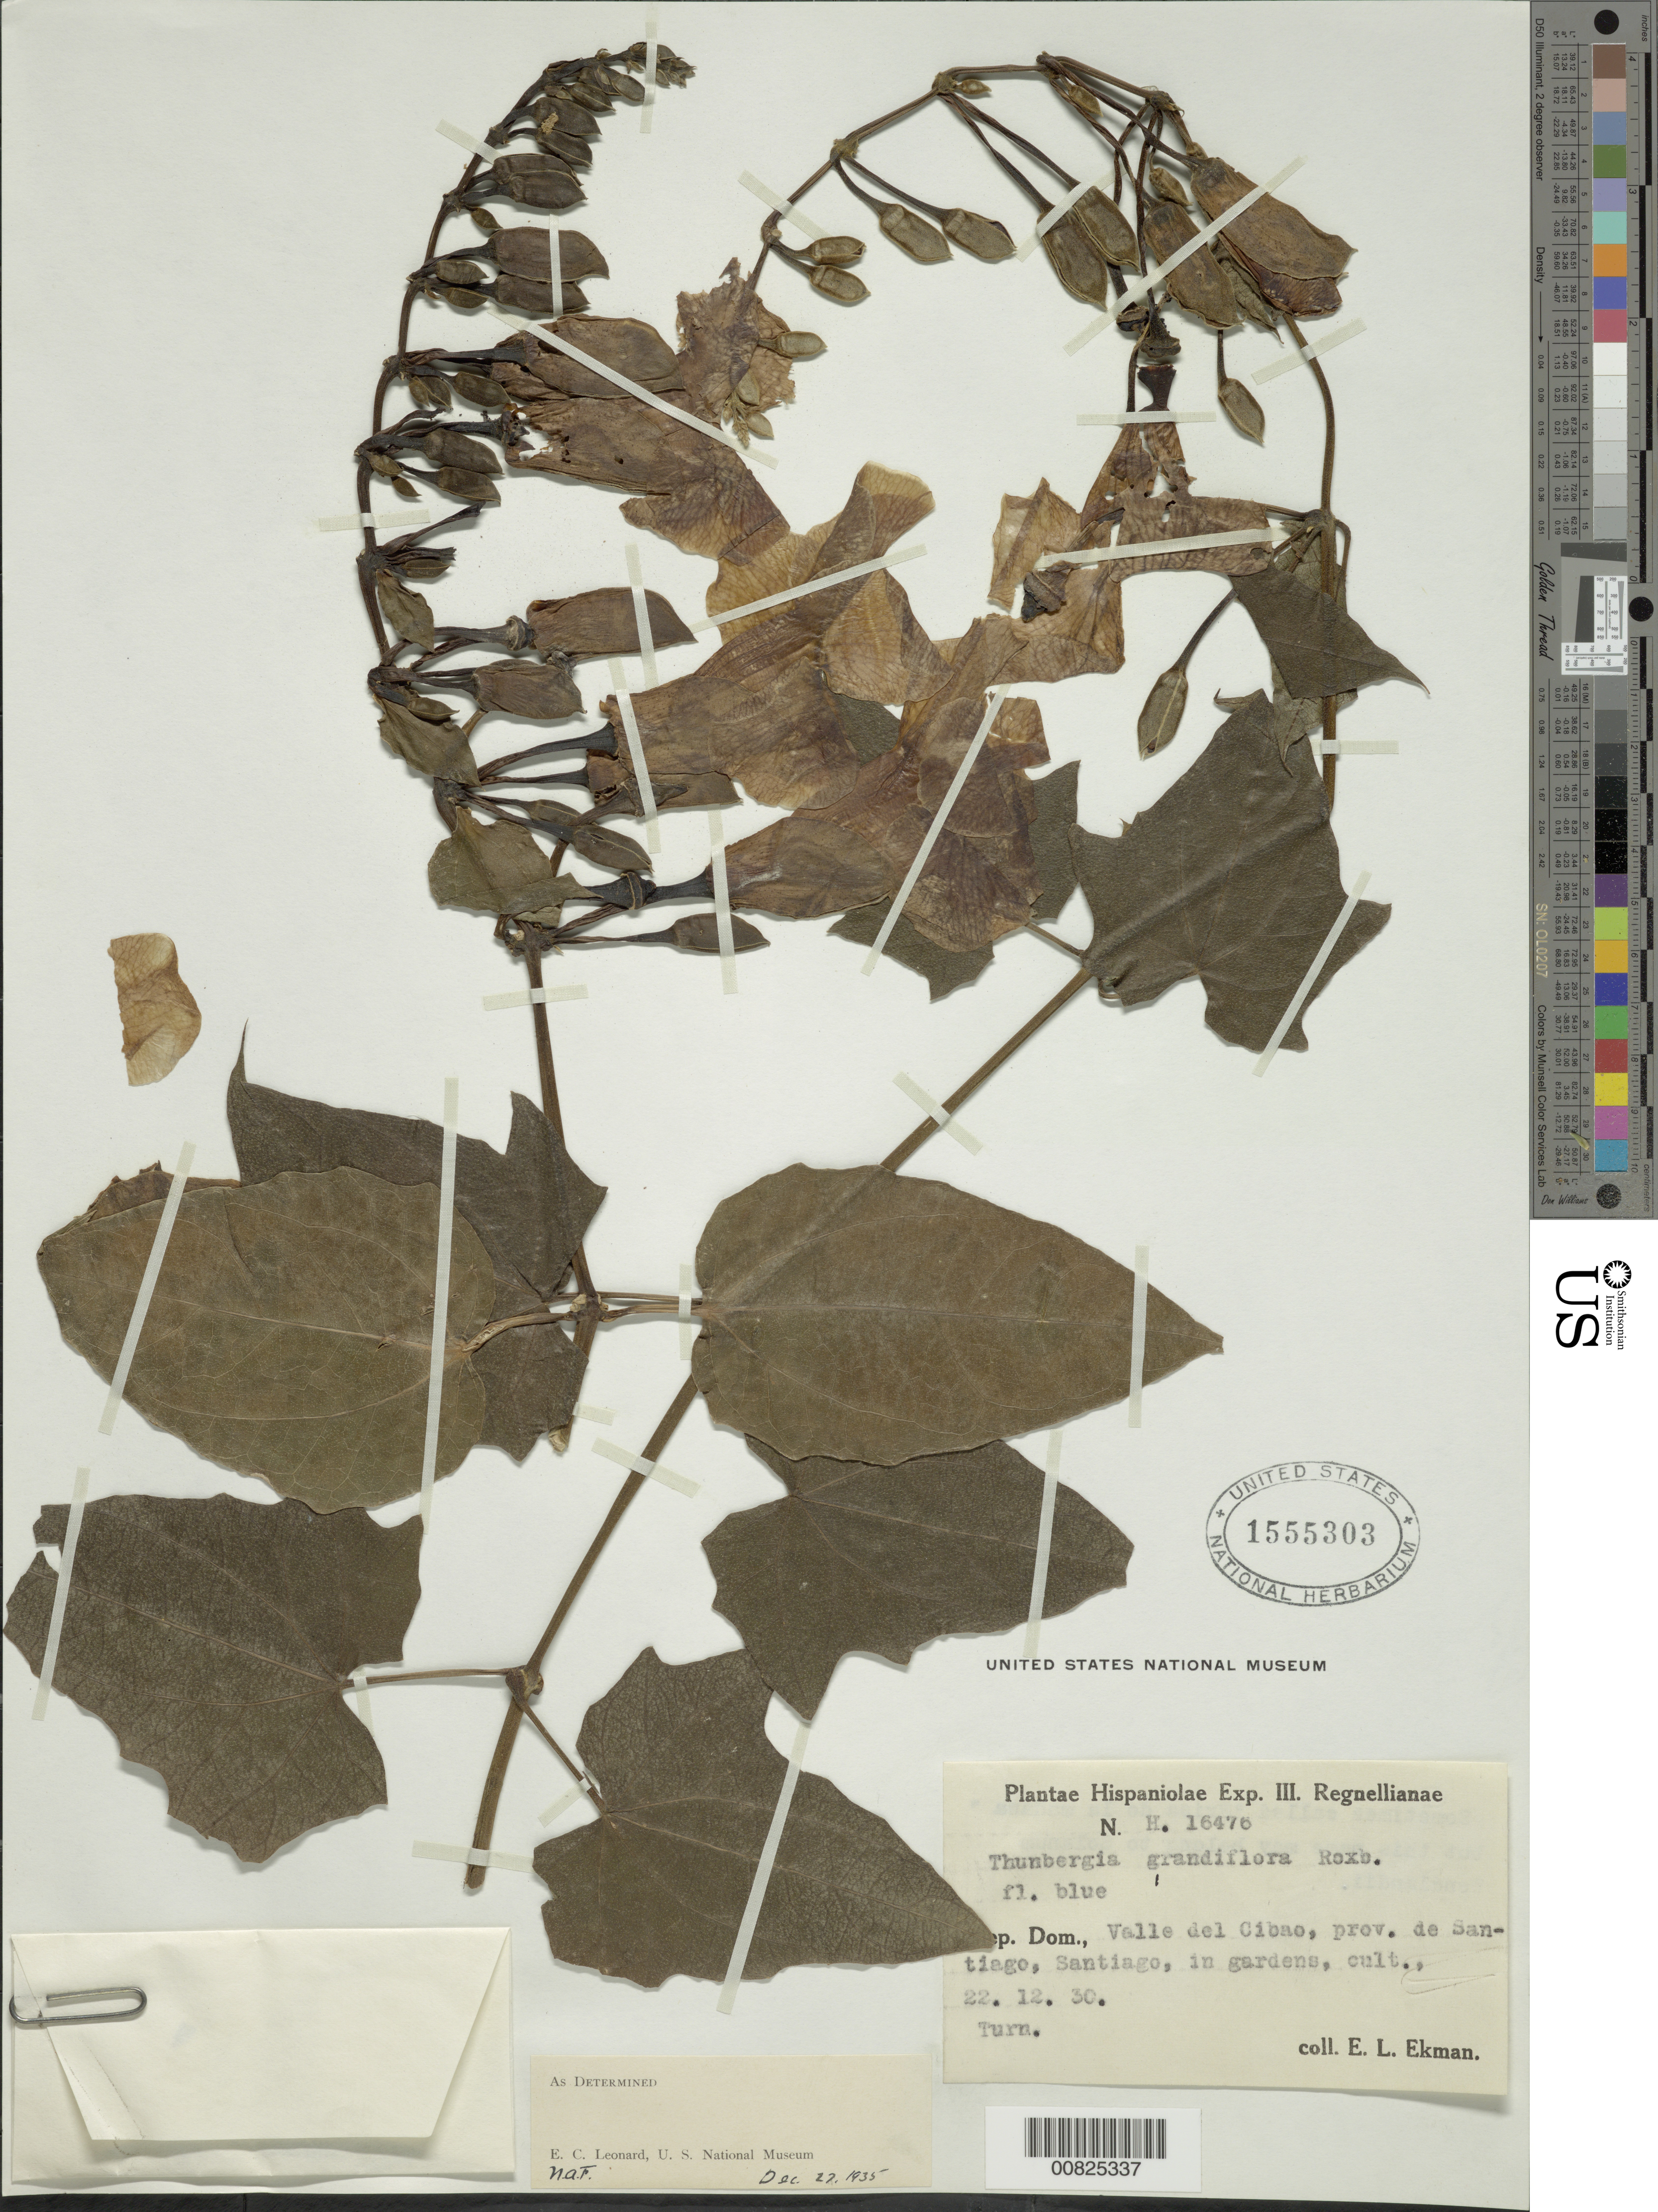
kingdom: Plantae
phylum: Tracheophyta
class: Magnoliopsida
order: Lamiales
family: Acanthaceae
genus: Thunbergia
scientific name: Thunbergia grandiflora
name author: Roxb.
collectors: E. L. Ekman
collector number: H 16476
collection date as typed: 22 Dec 1930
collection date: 1930-12-22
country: Dominican Republic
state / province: Santiago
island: Hispaniola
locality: Valle del Cibao, Santiago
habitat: In gardens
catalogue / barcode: US 1555303